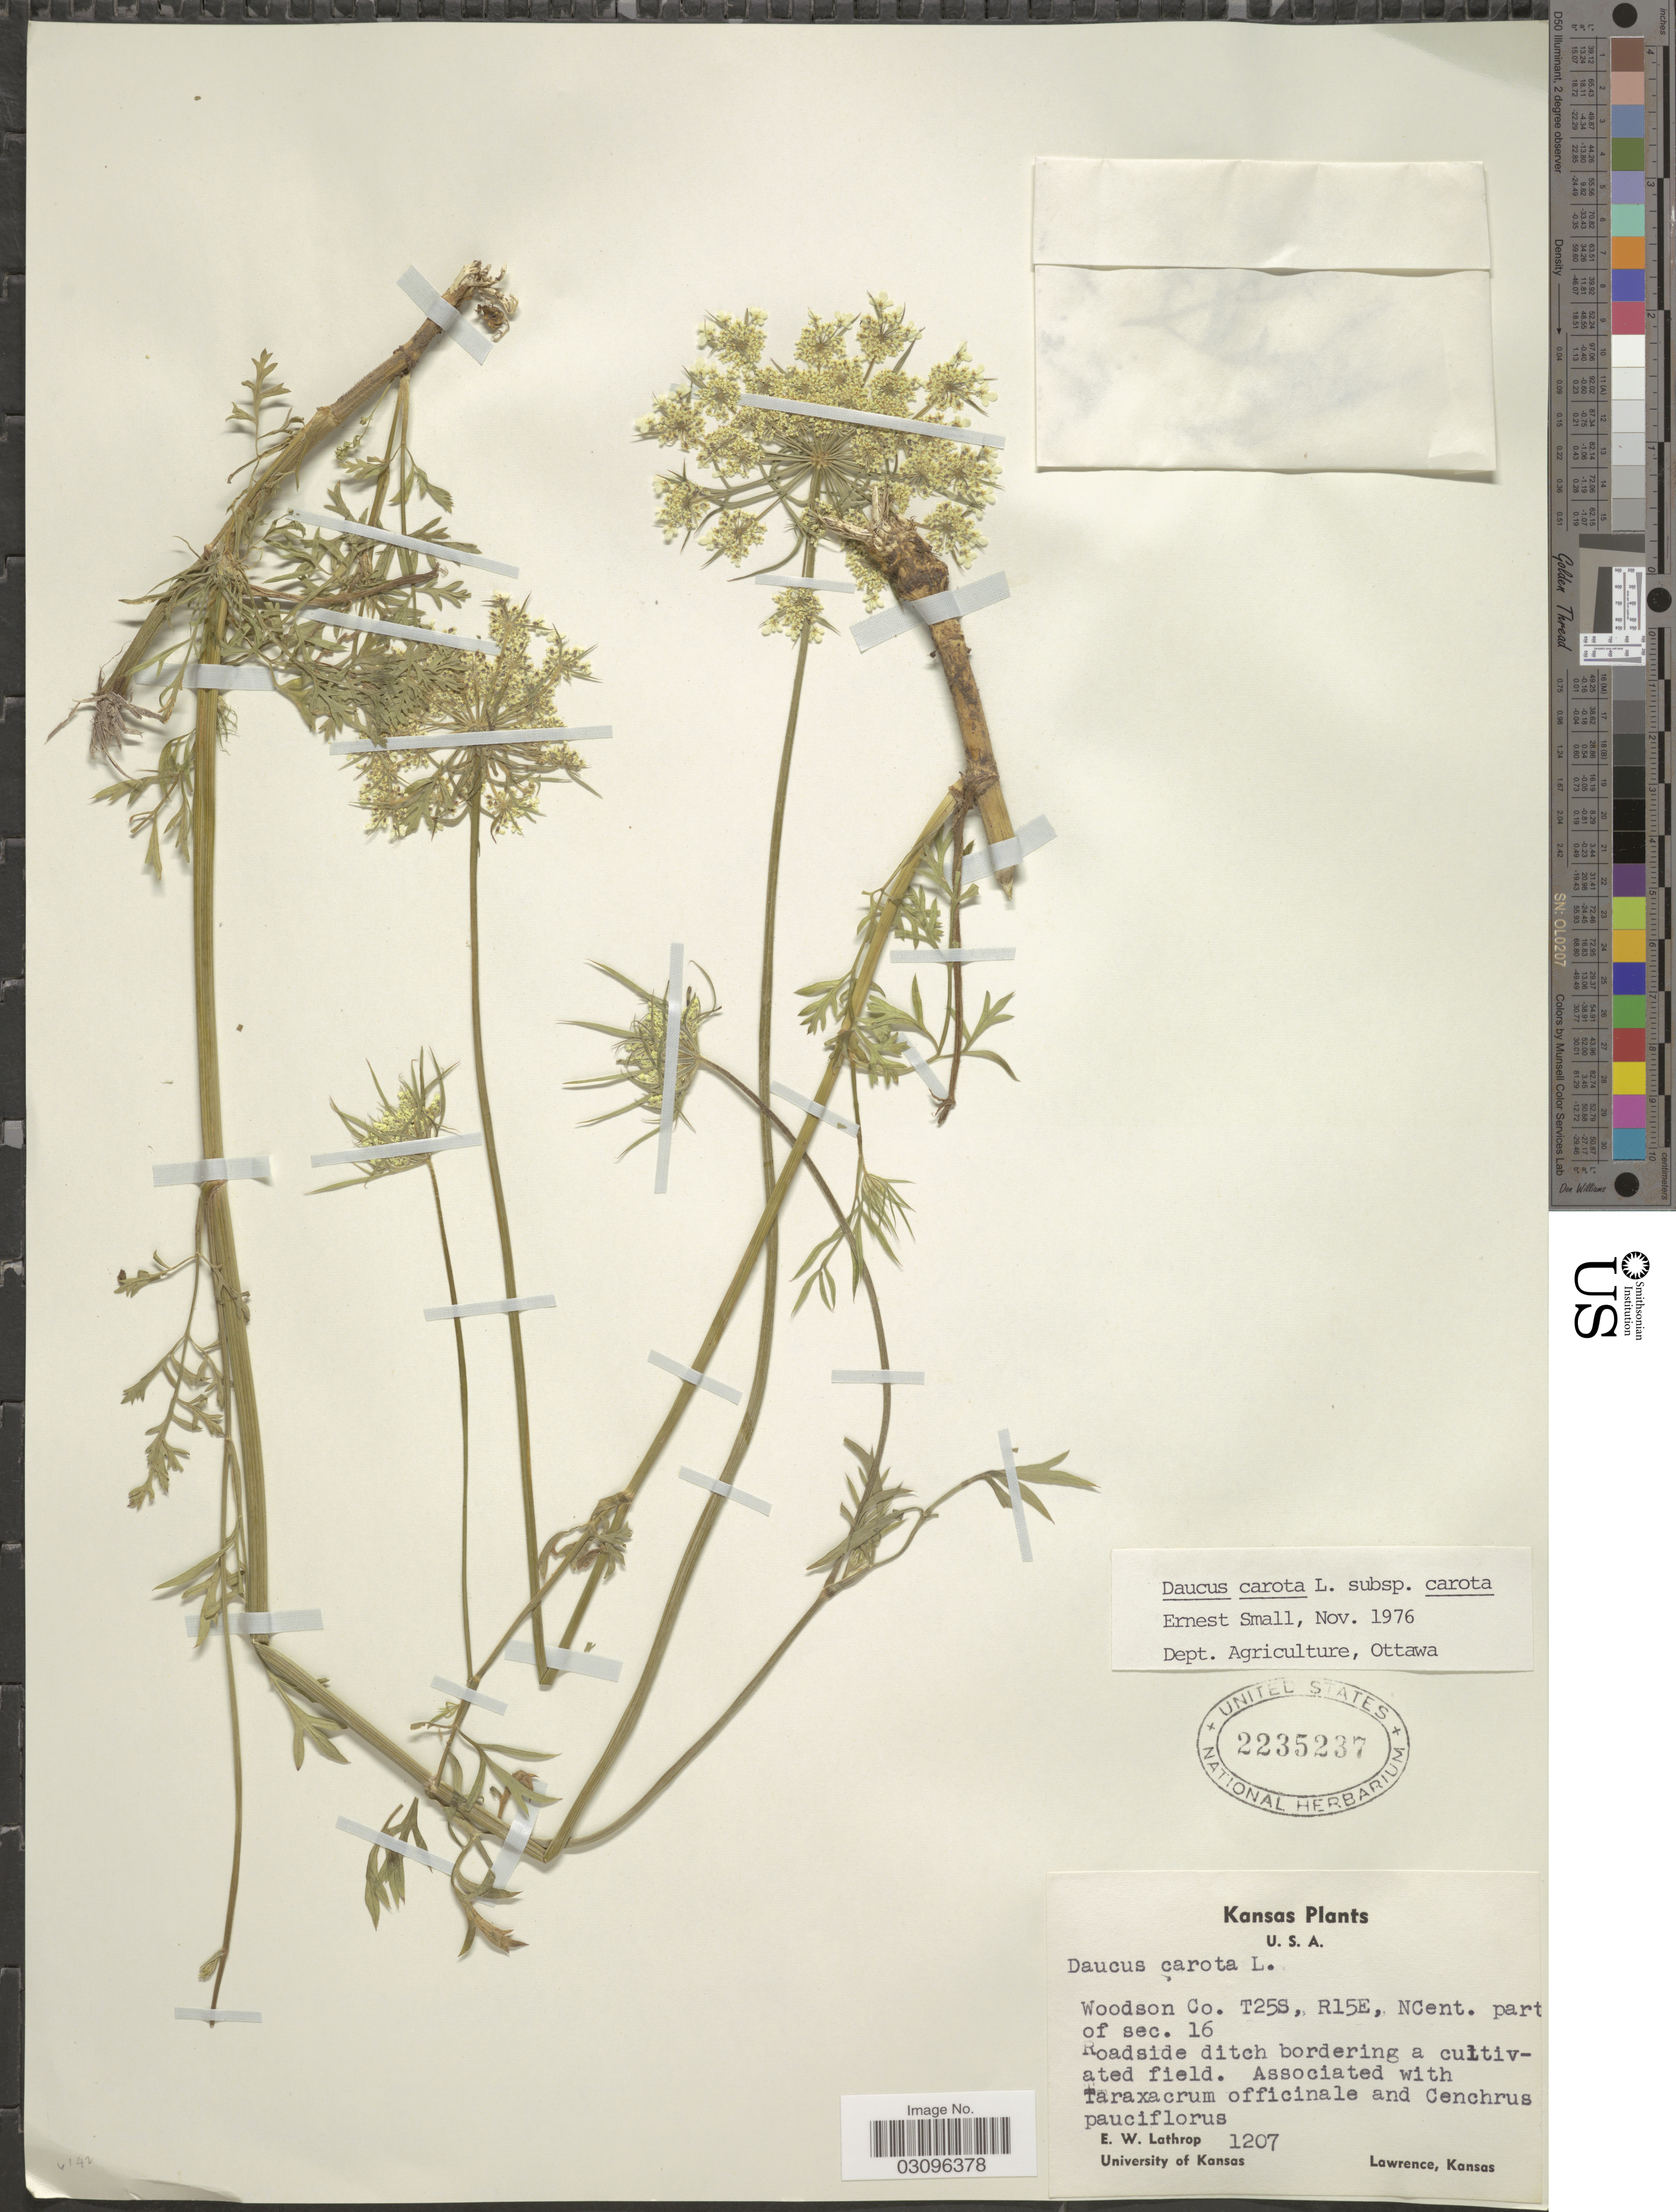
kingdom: Plantae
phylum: Tracheophyta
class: Magnoliopsida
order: Apiales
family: Apiaceae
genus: Daucus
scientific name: Daucus carota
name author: L.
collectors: E. W. Lathrop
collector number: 1207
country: United States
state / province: Kansas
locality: Woodson Co. T25S, R15E, NCent. part of sec. 16.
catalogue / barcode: US 2235237